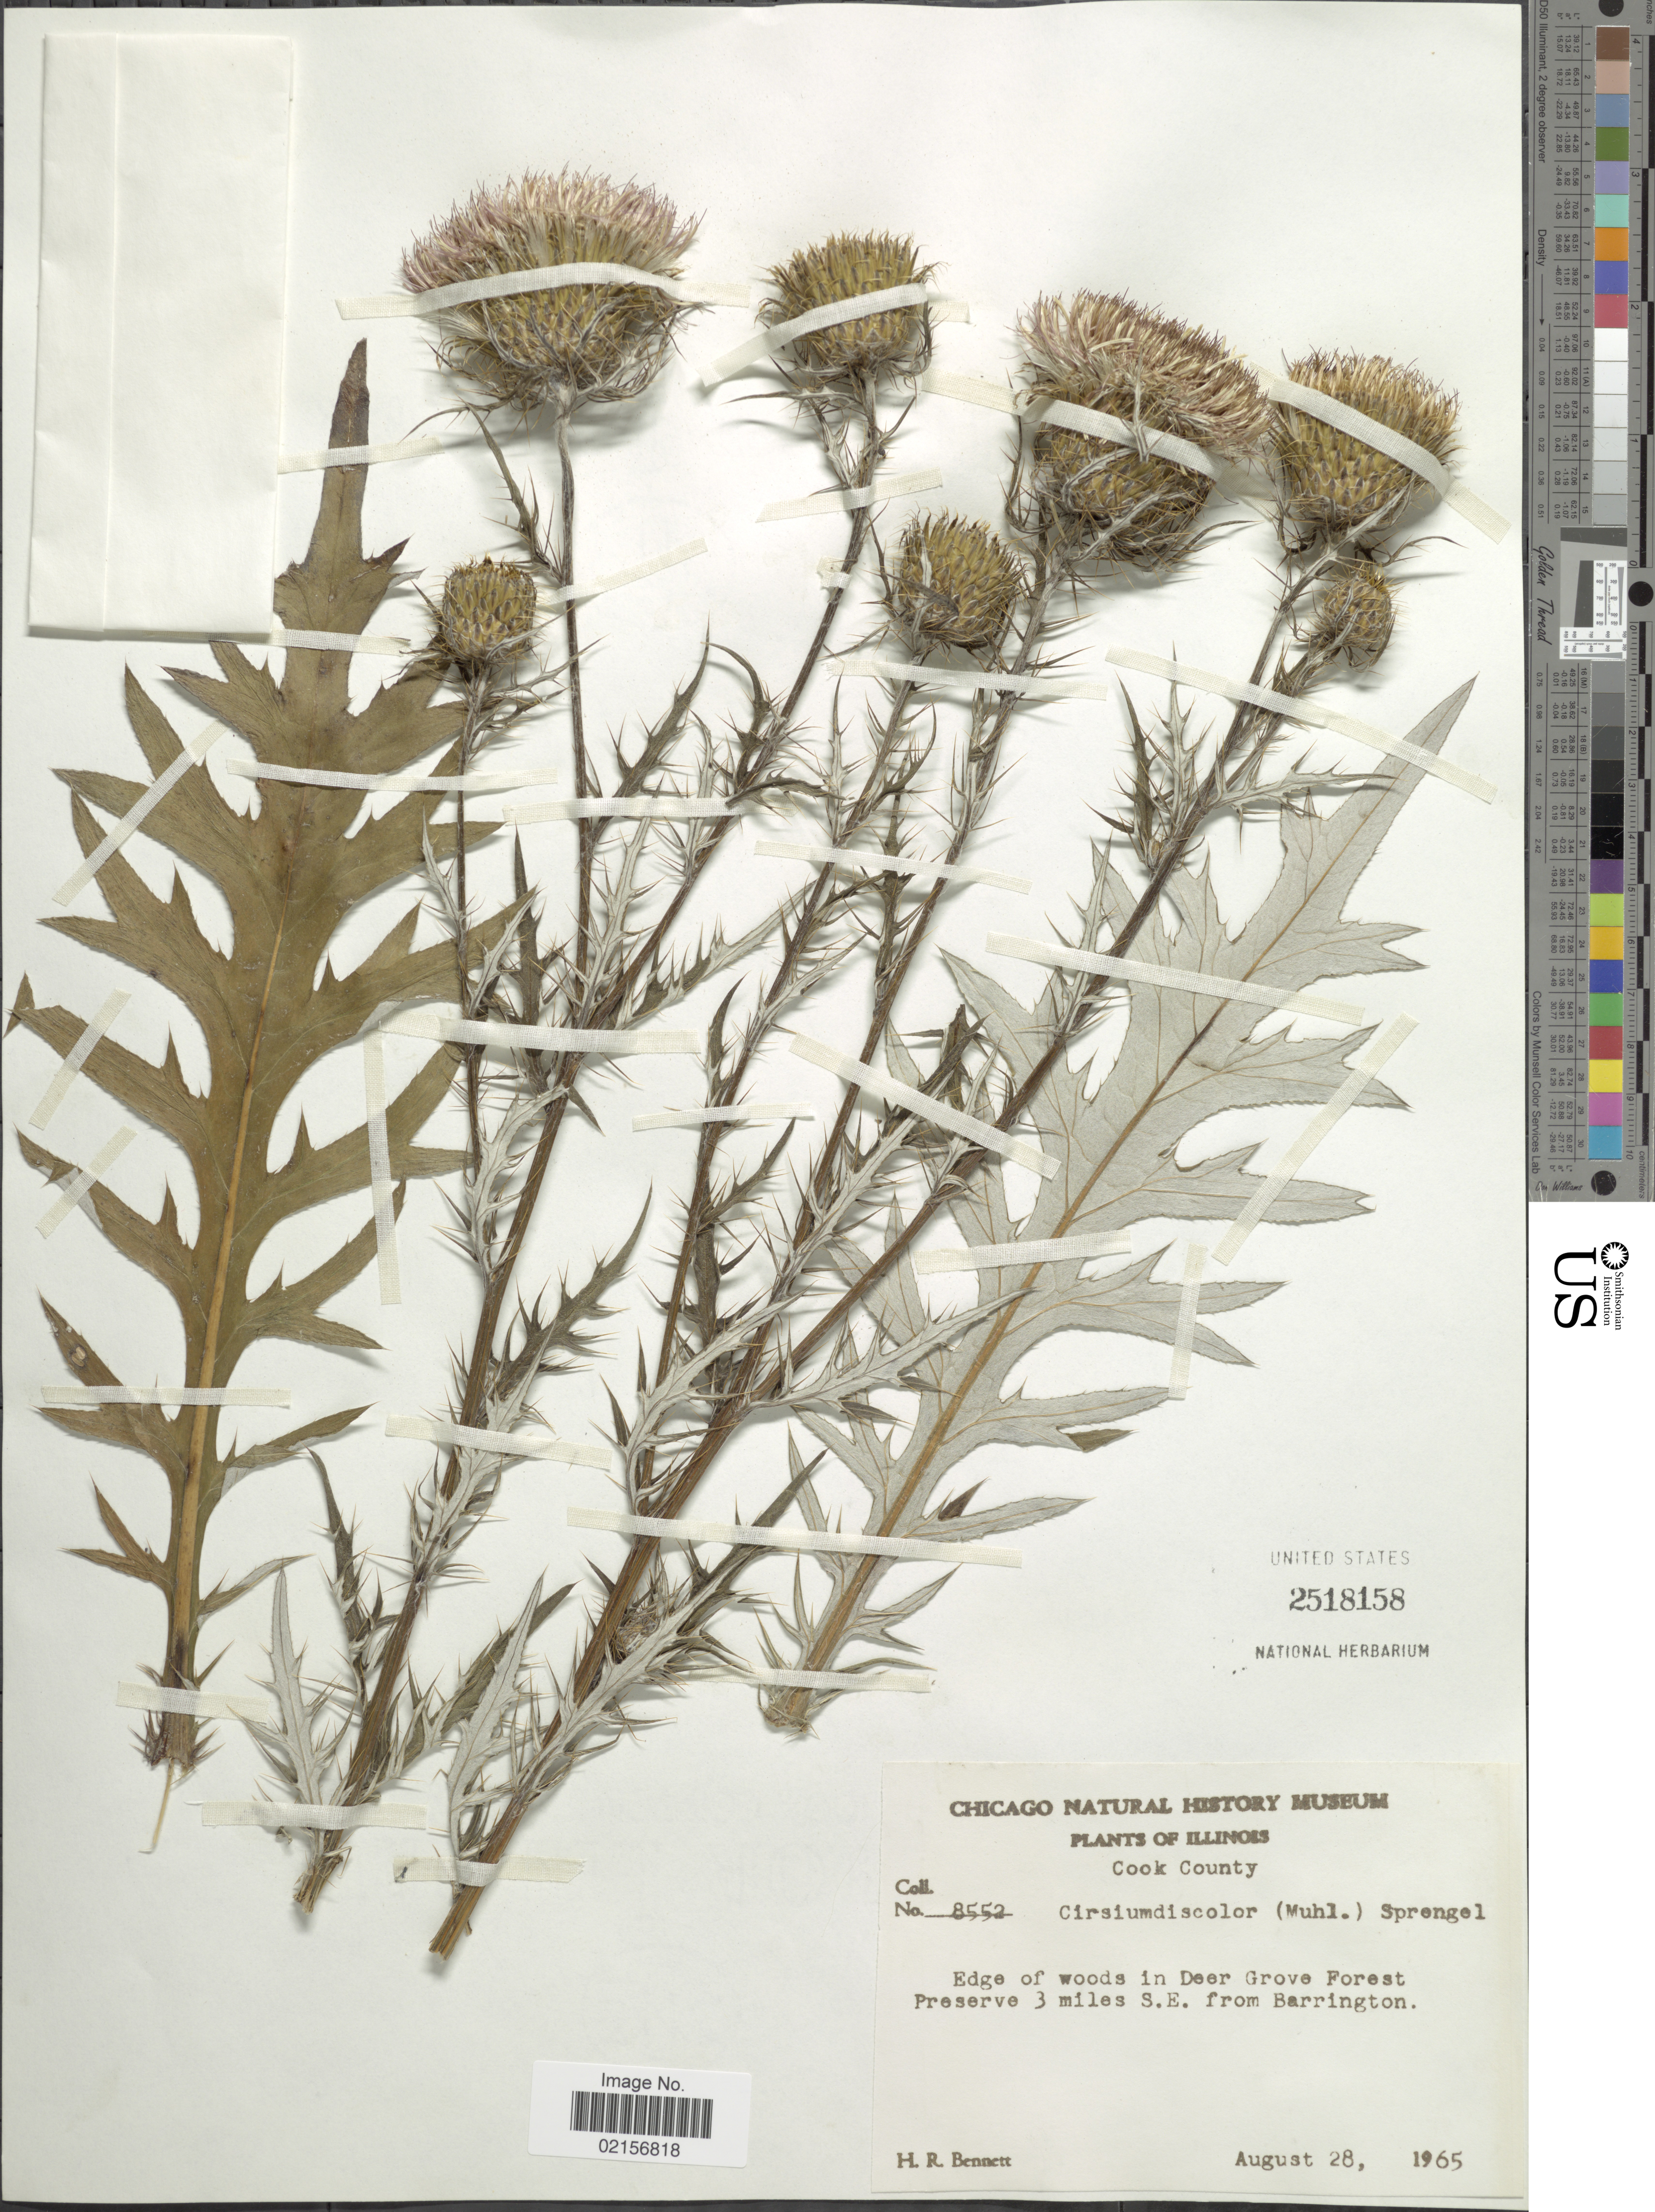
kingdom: Plantae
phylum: Tracheophyta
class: Magnoliopsida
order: Asterales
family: Asteraceae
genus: Cirsium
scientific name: Cirsium discolor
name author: (Muhl. ex Willd.) Spreng.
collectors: H. R. Bennett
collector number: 8552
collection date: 1965-08-28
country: United States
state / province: Illinois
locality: Cook County, edge of woods in Deer Grove Forest, Preserve 3 miles S.E. from Barrington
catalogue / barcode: US 2518158